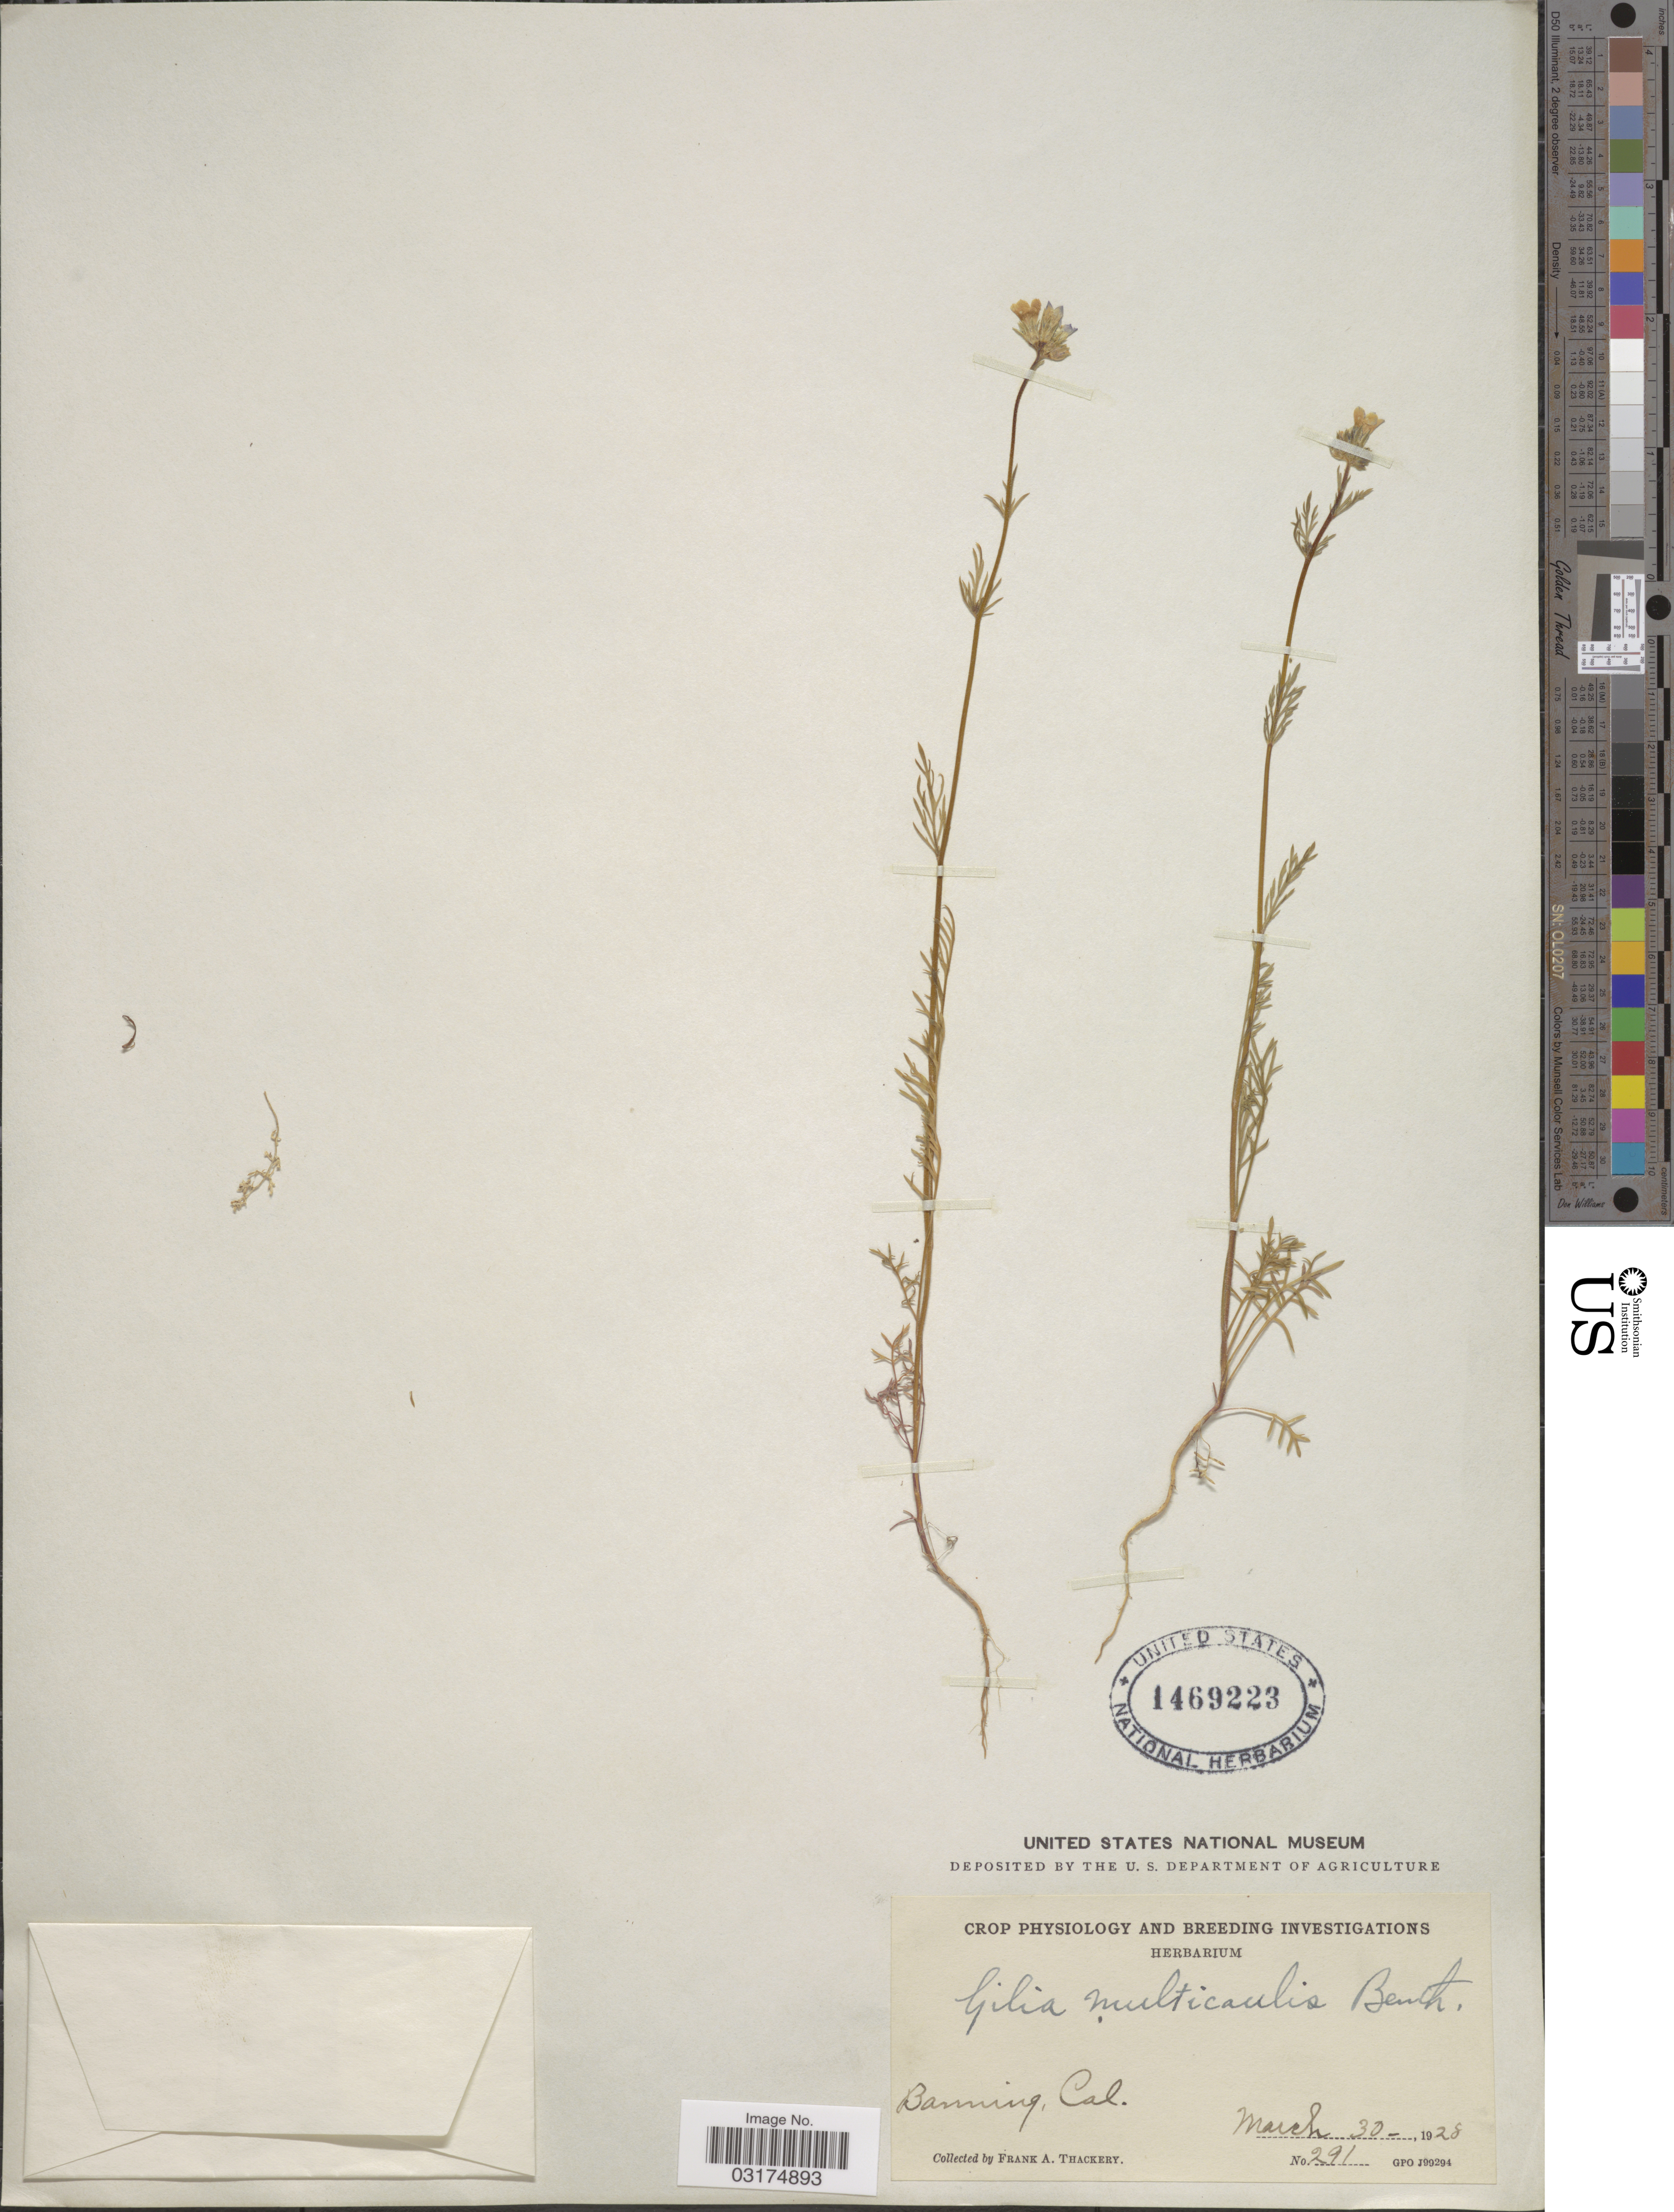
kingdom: Plantae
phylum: Tracheophyta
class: Magnoliopsida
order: Ericales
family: Polemoniaceae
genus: Gilia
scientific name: Gilia angelensis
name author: V.E. Grant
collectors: F. Thackery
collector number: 291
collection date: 1928-03-30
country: United States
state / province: California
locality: Banning, Cal.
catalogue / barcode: US 1469223